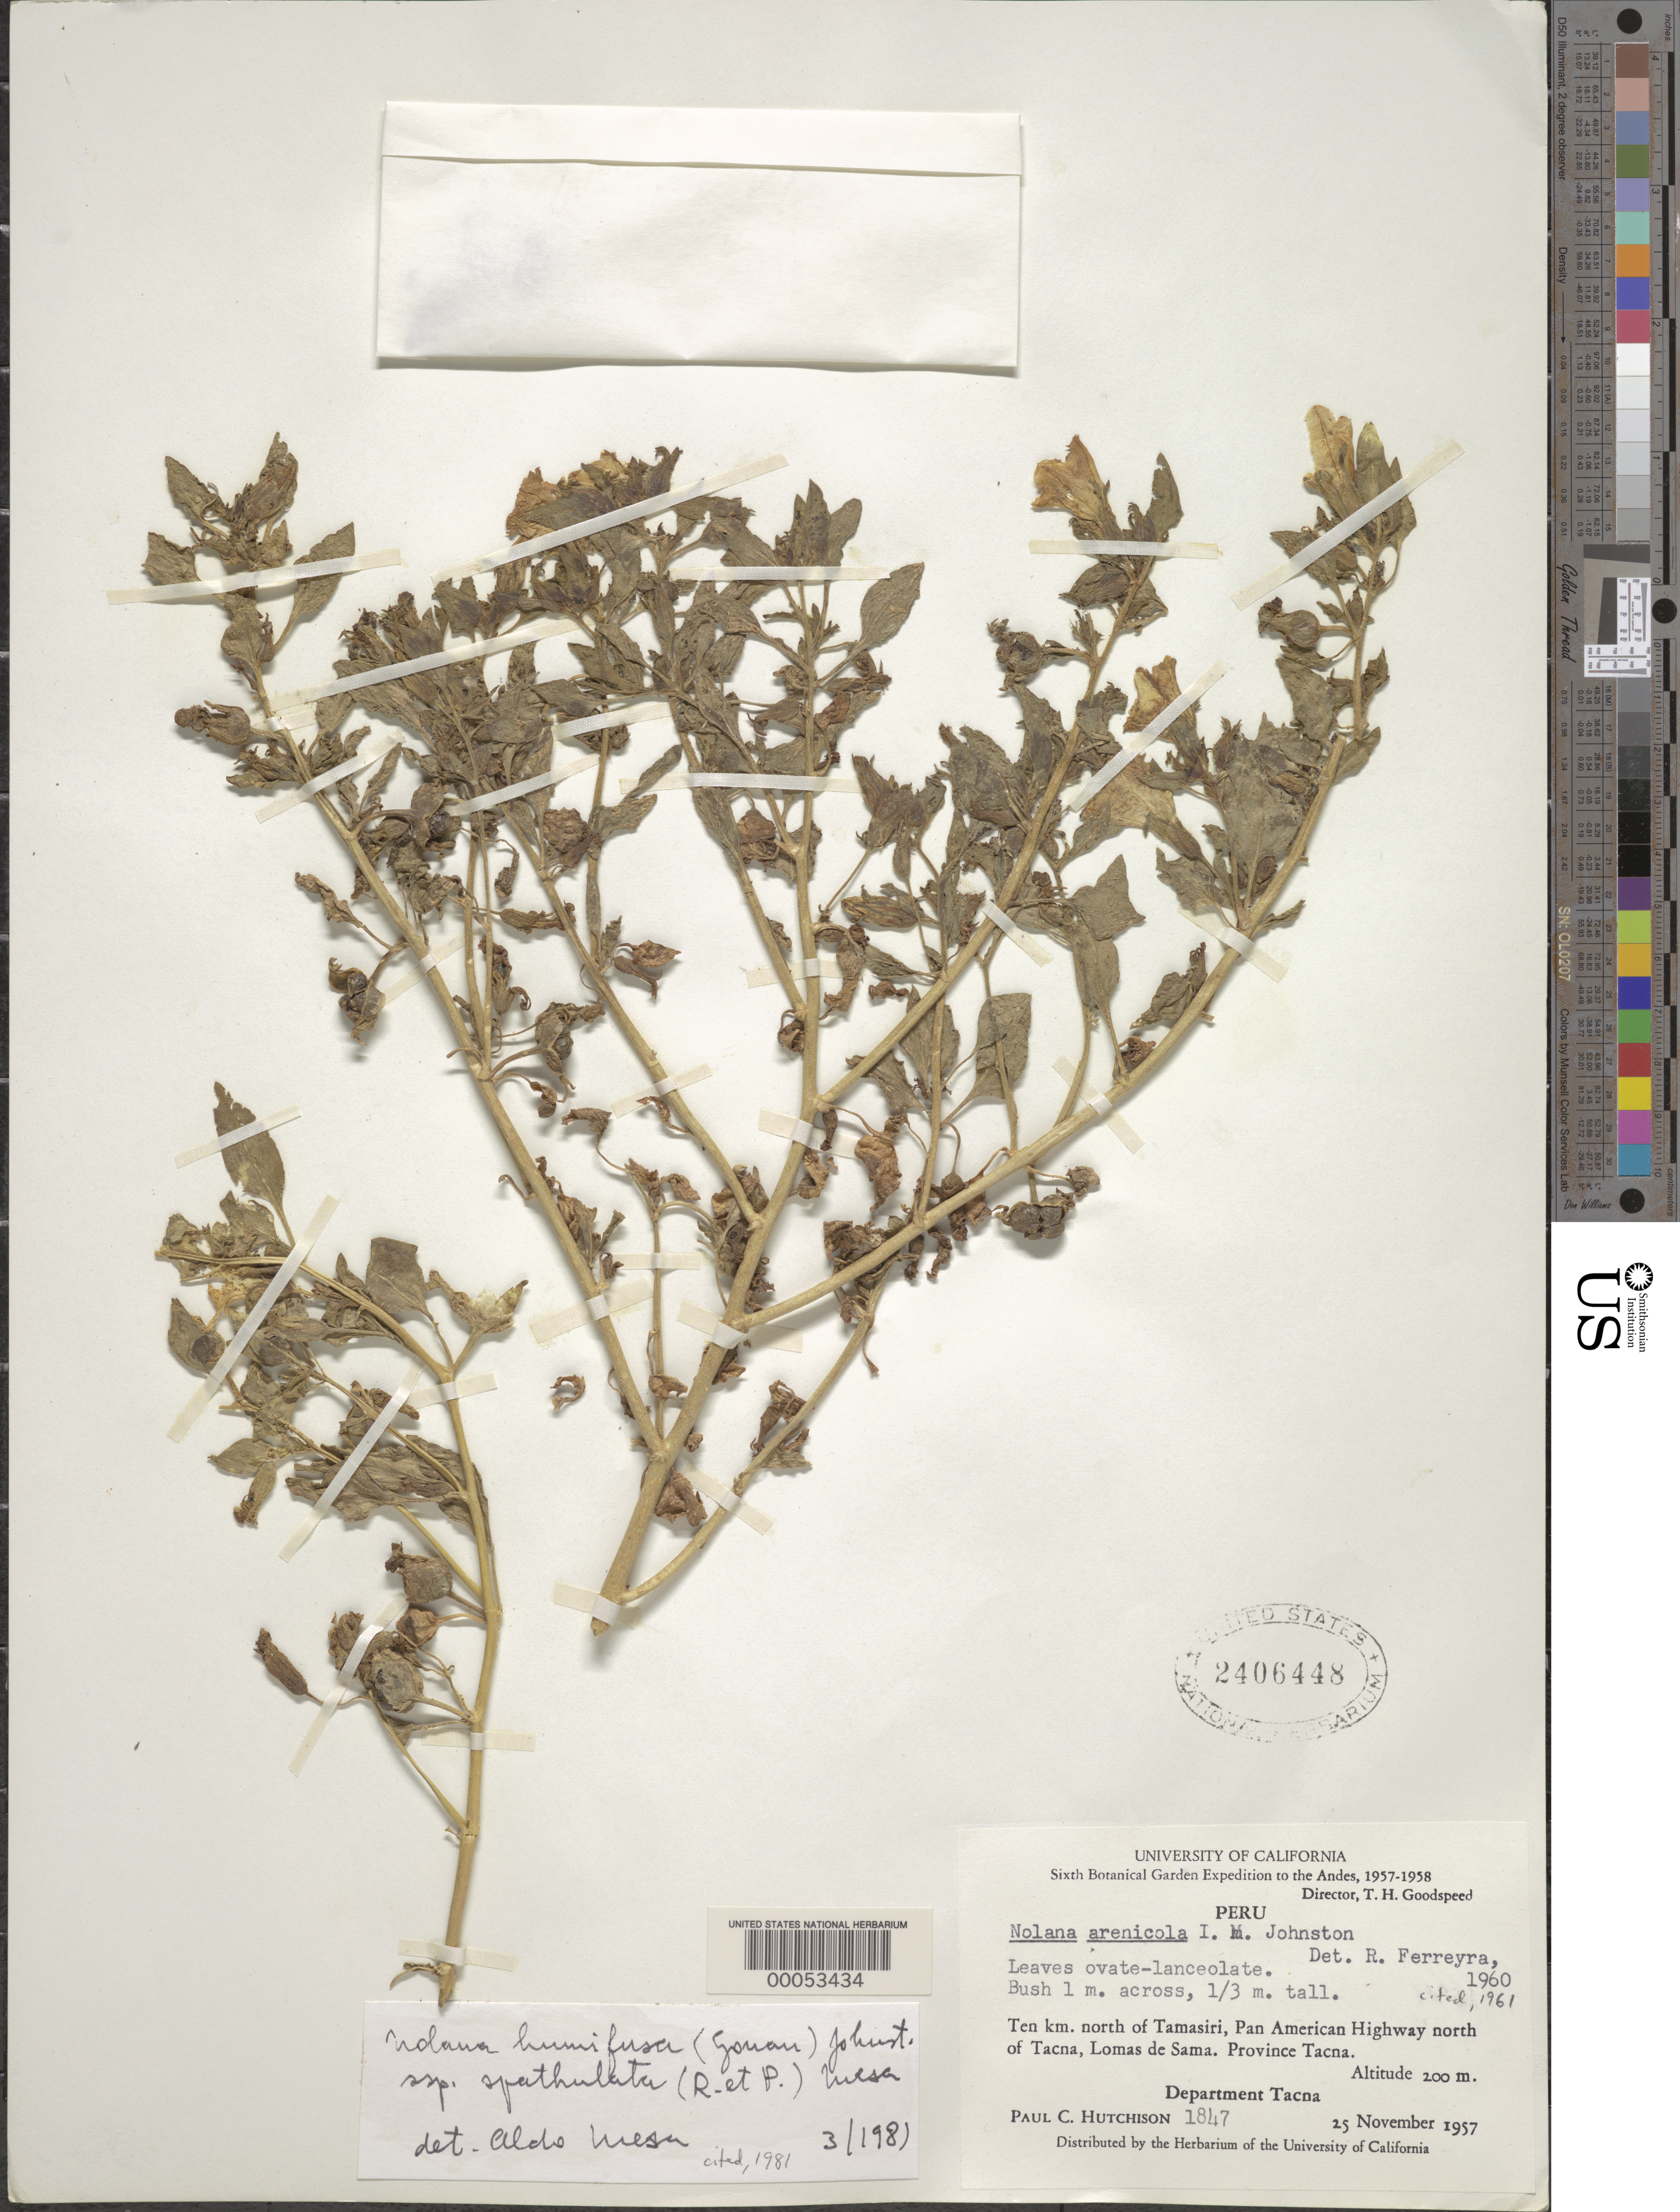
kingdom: Plantae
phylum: Tracheophyta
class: Magnoliopsida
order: Solanales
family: Solanaceae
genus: Nolana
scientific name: Nolana humifusa subsp. spathulata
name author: (Ruiz & Pav.) Mesa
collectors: P. C. Hutchison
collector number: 1847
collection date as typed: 25 Nov 1957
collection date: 1957-11-25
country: Peru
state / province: Tacna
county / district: Tacna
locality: Ten km. n of tamasiri, pan american highway n of tacna, lomas de sama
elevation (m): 200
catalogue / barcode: US 2406448